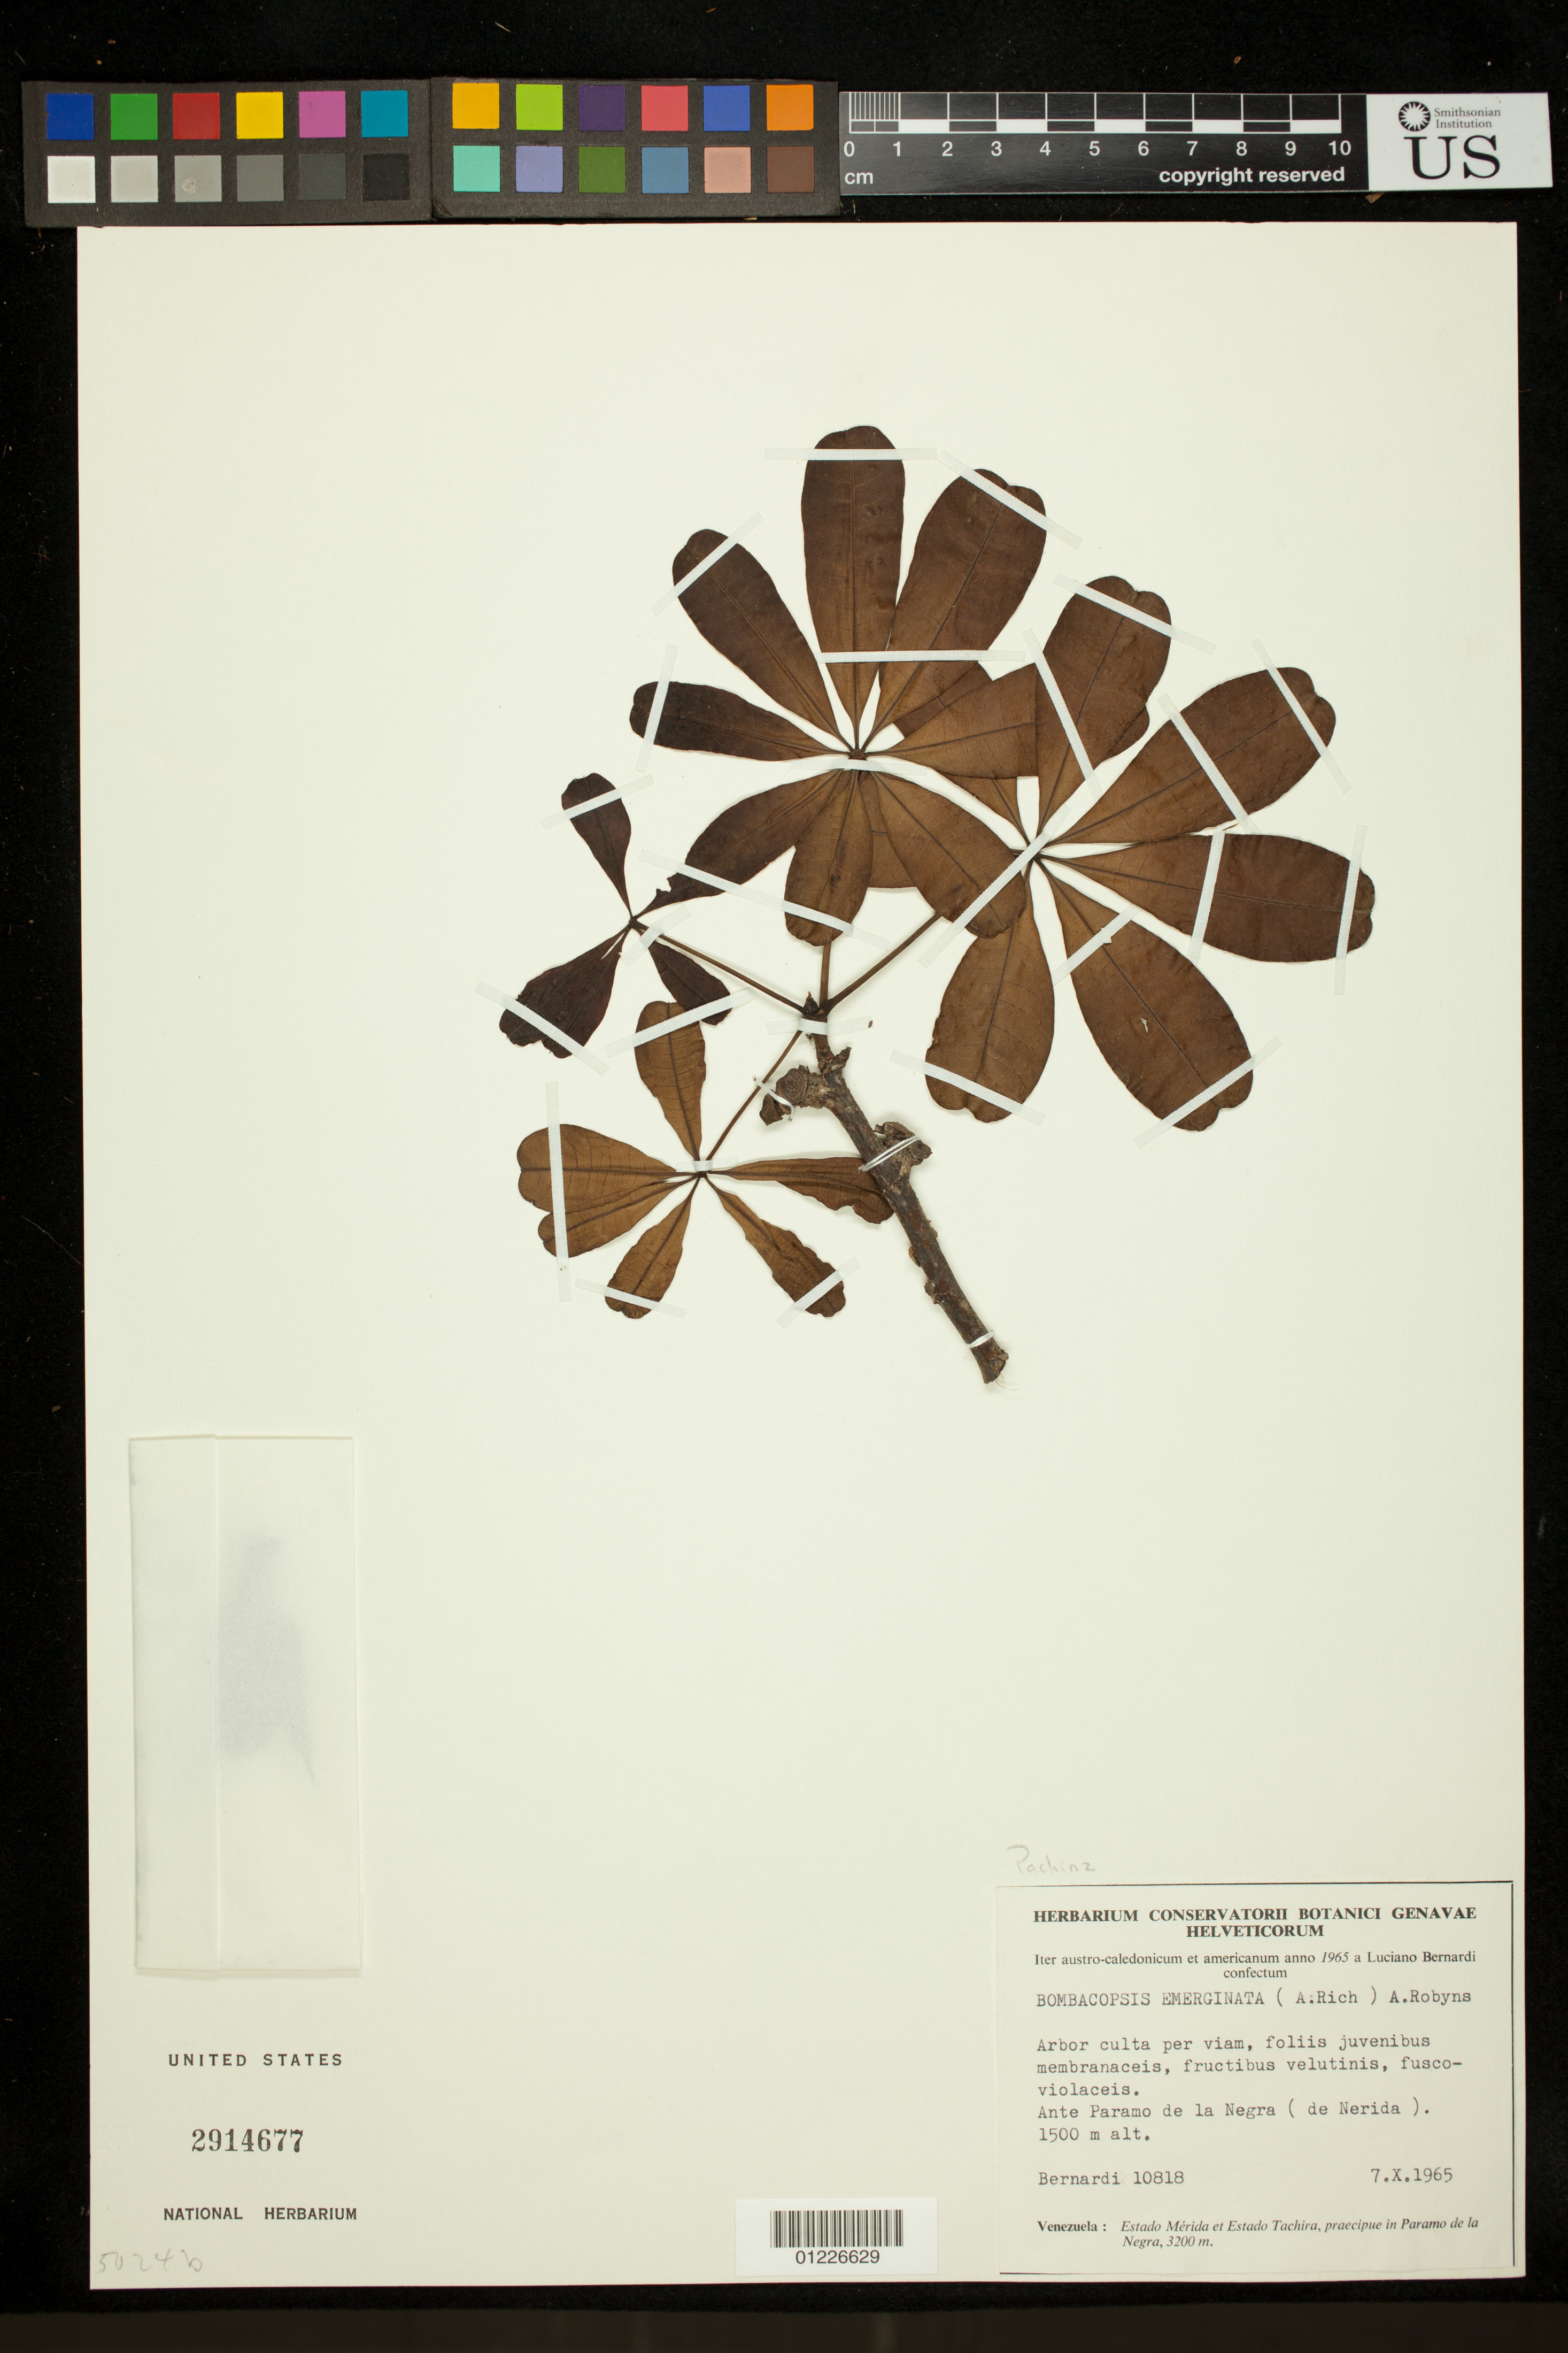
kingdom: Plantae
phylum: Tracheophyta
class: Magnoliopsida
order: Malvales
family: Malvaceae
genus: Pachira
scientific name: Pachira sp.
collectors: L. Bernardi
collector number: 10818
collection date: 1965-07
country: Venezuela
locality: Ante Paramo de la Negra (de Nerida)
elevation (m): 1500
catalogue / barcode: US 2914677